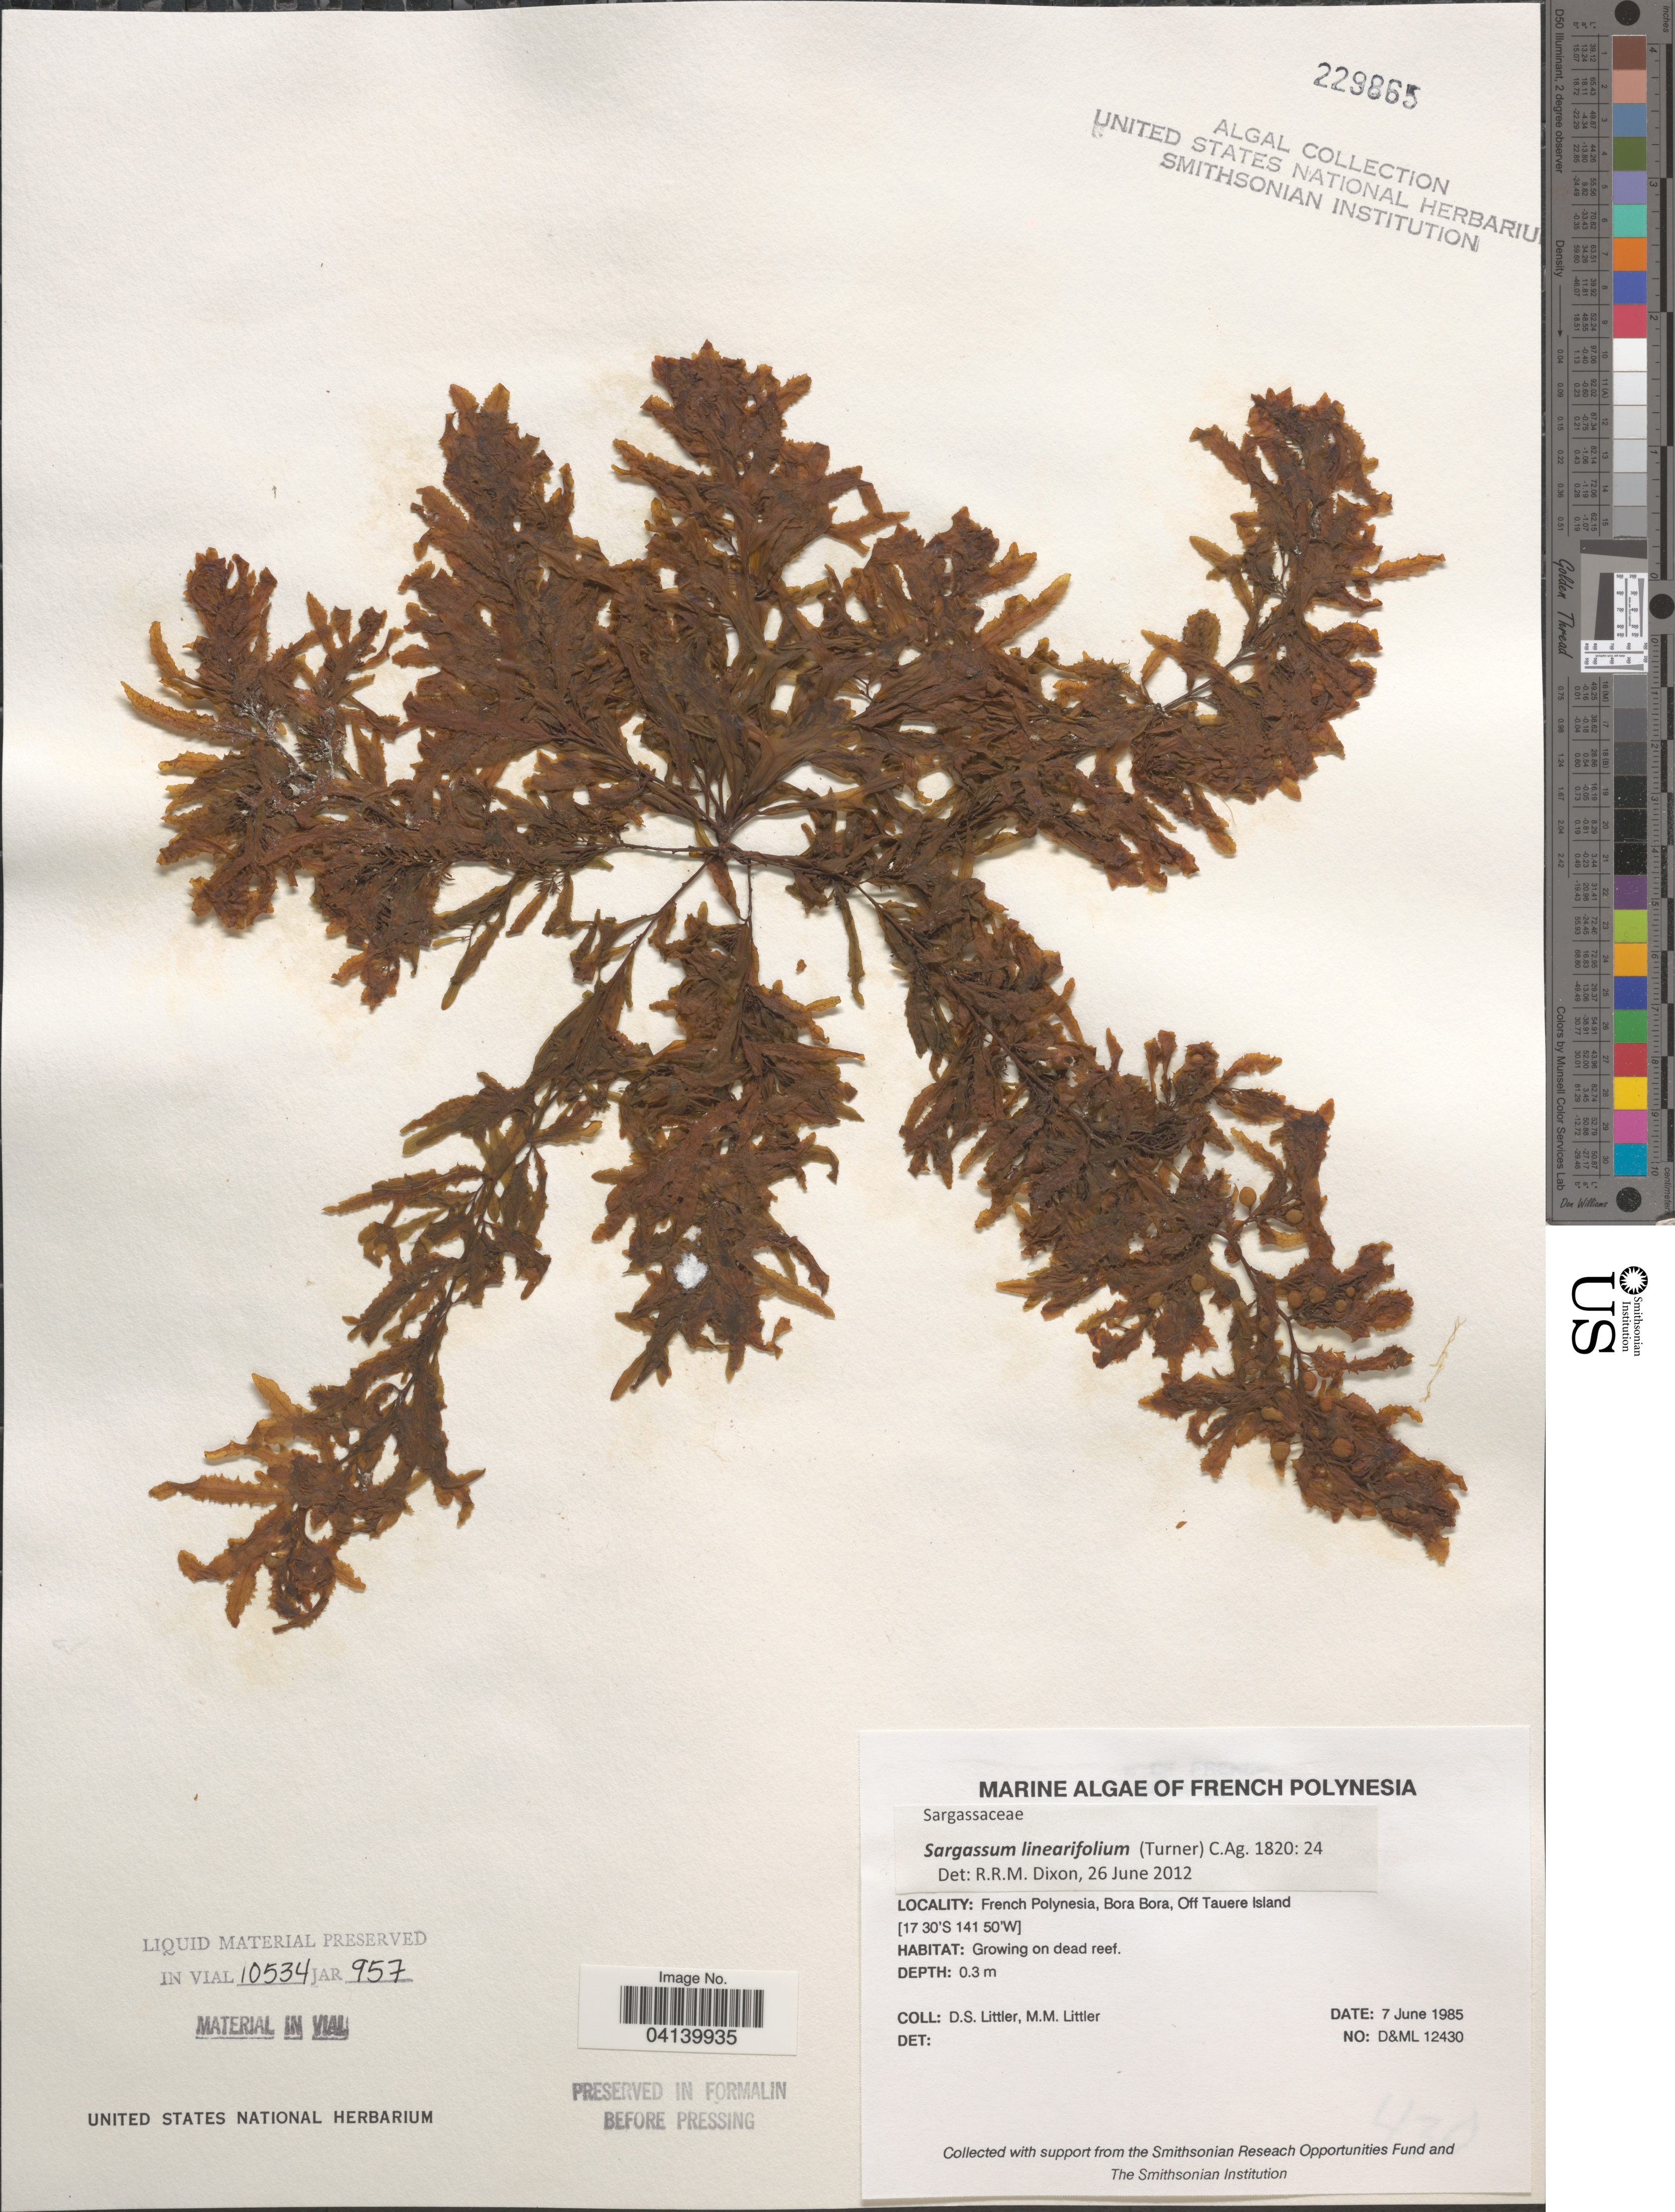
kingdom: Chromista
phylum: Ochrophyta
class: Phaeophyceae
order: Fucales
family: Sargassaceae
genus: Sargassum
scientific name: Sargassum linearifolium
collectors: D. S. Littler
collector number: D&ML 12430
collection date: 1985-06-07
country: French Polynesia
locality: Bora Bora, Off Tauere Island.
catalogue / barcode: US 229865